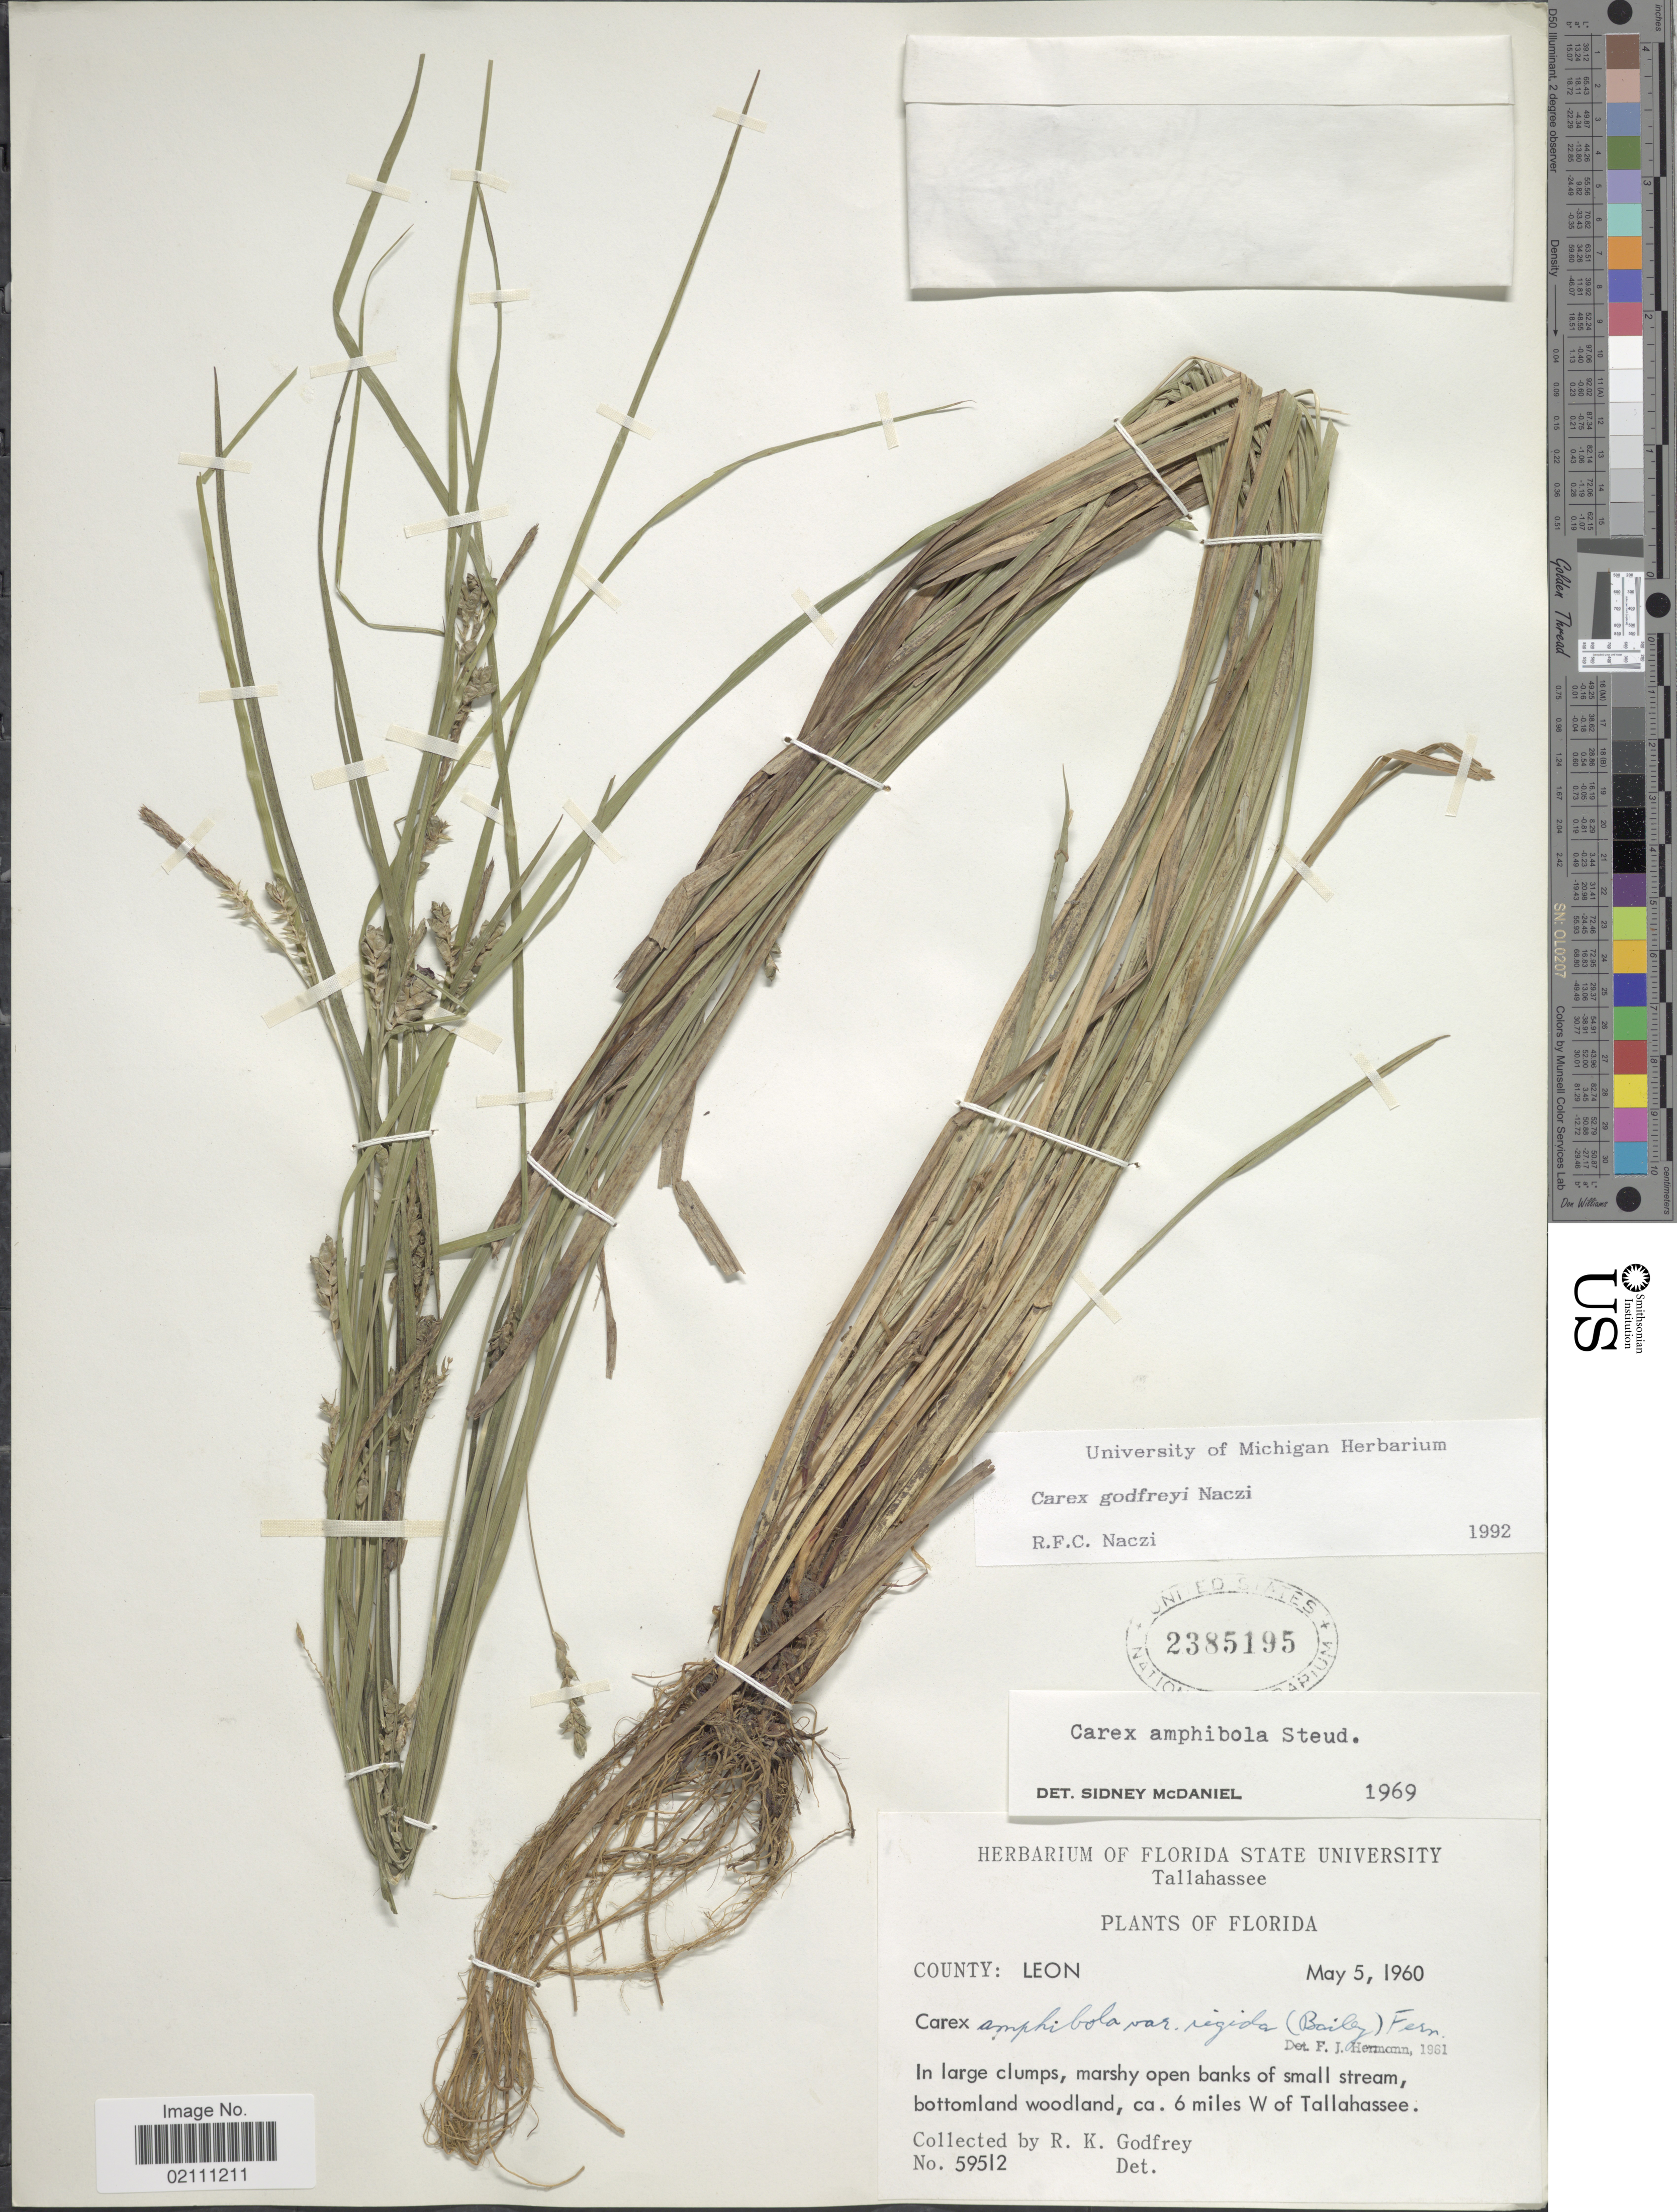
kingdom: Plantae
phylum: Tracheophyta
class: Liliopsida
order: Poales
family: Cyperaceae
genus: Carex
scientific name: Carex godfreyi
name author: Naczi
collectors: R. K. Godfrey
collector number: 59512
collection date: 1960-05-05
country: United States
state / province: Florida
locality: Tallahassee, County: Leon, Bottomland woodland, 6 miles W of Tallahassee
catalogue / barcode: US 2385195